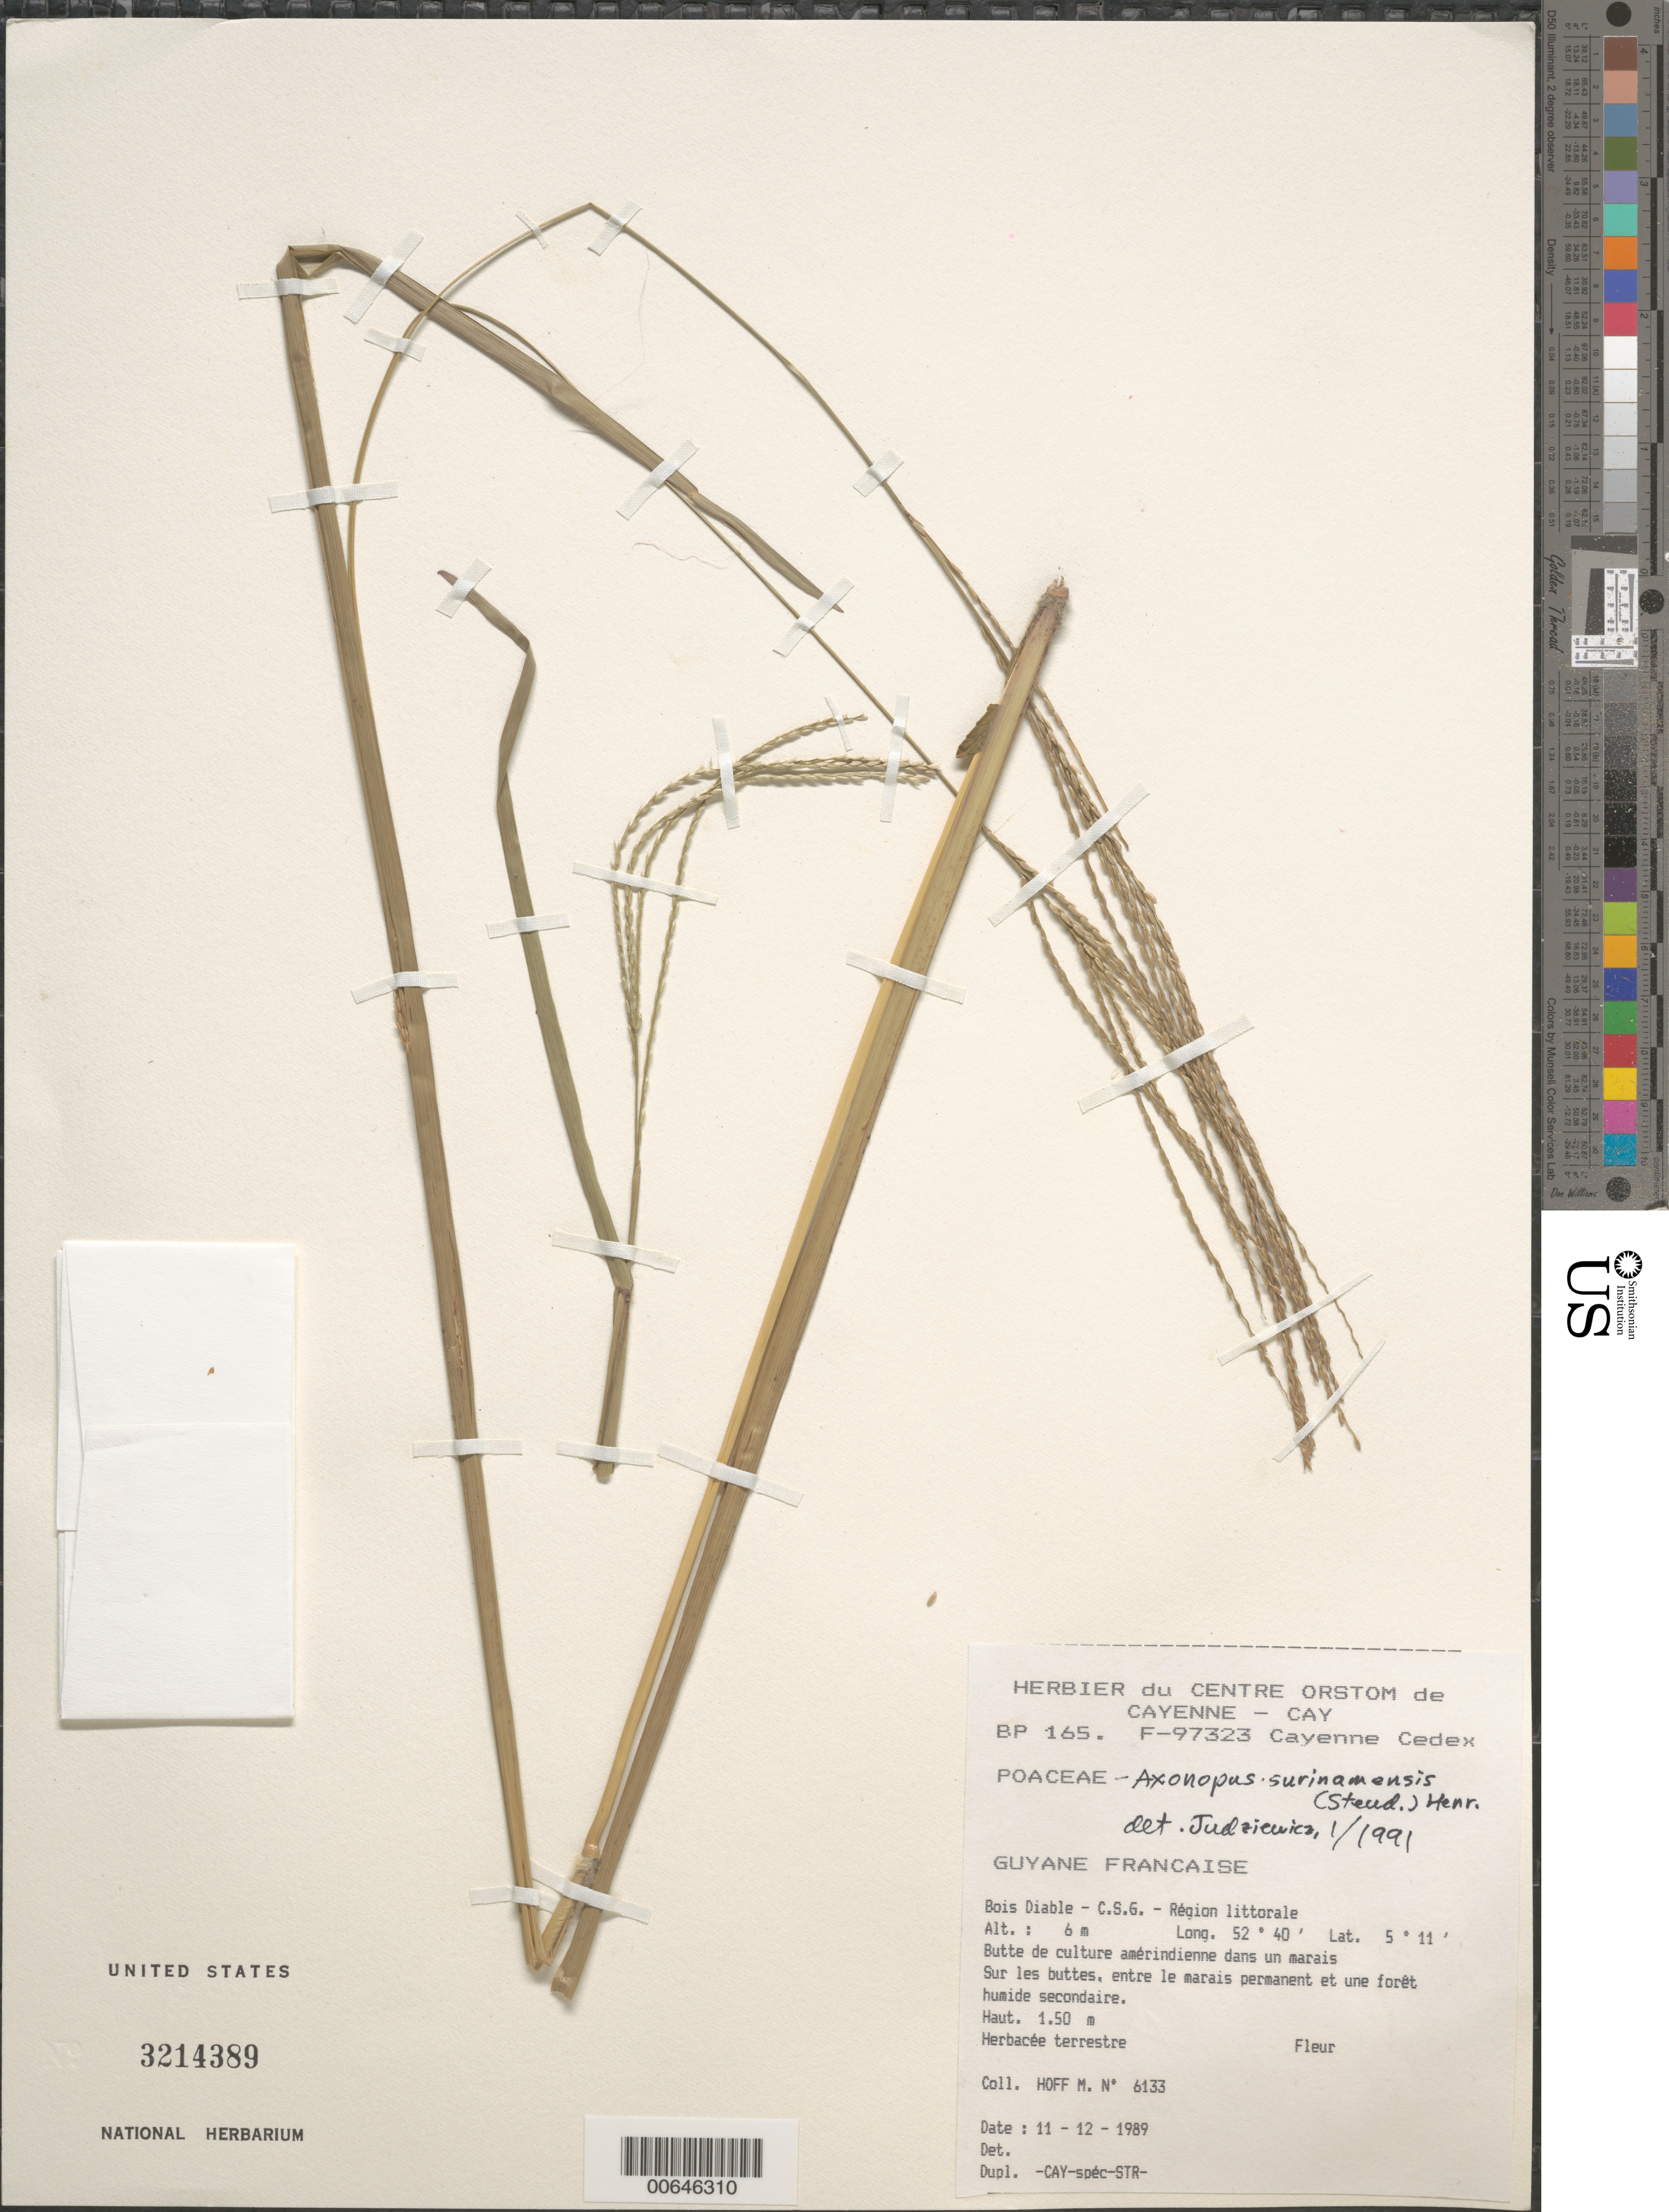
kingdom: Plantae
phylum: Tracheophyta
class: Liliopsida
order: Poales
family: Poaceae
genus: Axonopus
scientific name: Axonopus surinamensis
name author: (Hochst. ex Steud.) Henr.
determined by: Judziewicz, E. J.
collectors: M. Hoff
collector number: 6133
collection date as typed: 11-Dec-89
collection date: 1989-12-11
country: French Guiana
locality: Bois Diable, C.S.G.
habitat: Regione littorale. Butte de culture amérindienne dans un marais. Sur les buttes, entre le marais permanent et une forêt humide secondaire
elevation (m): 6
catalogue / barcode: US 3124389